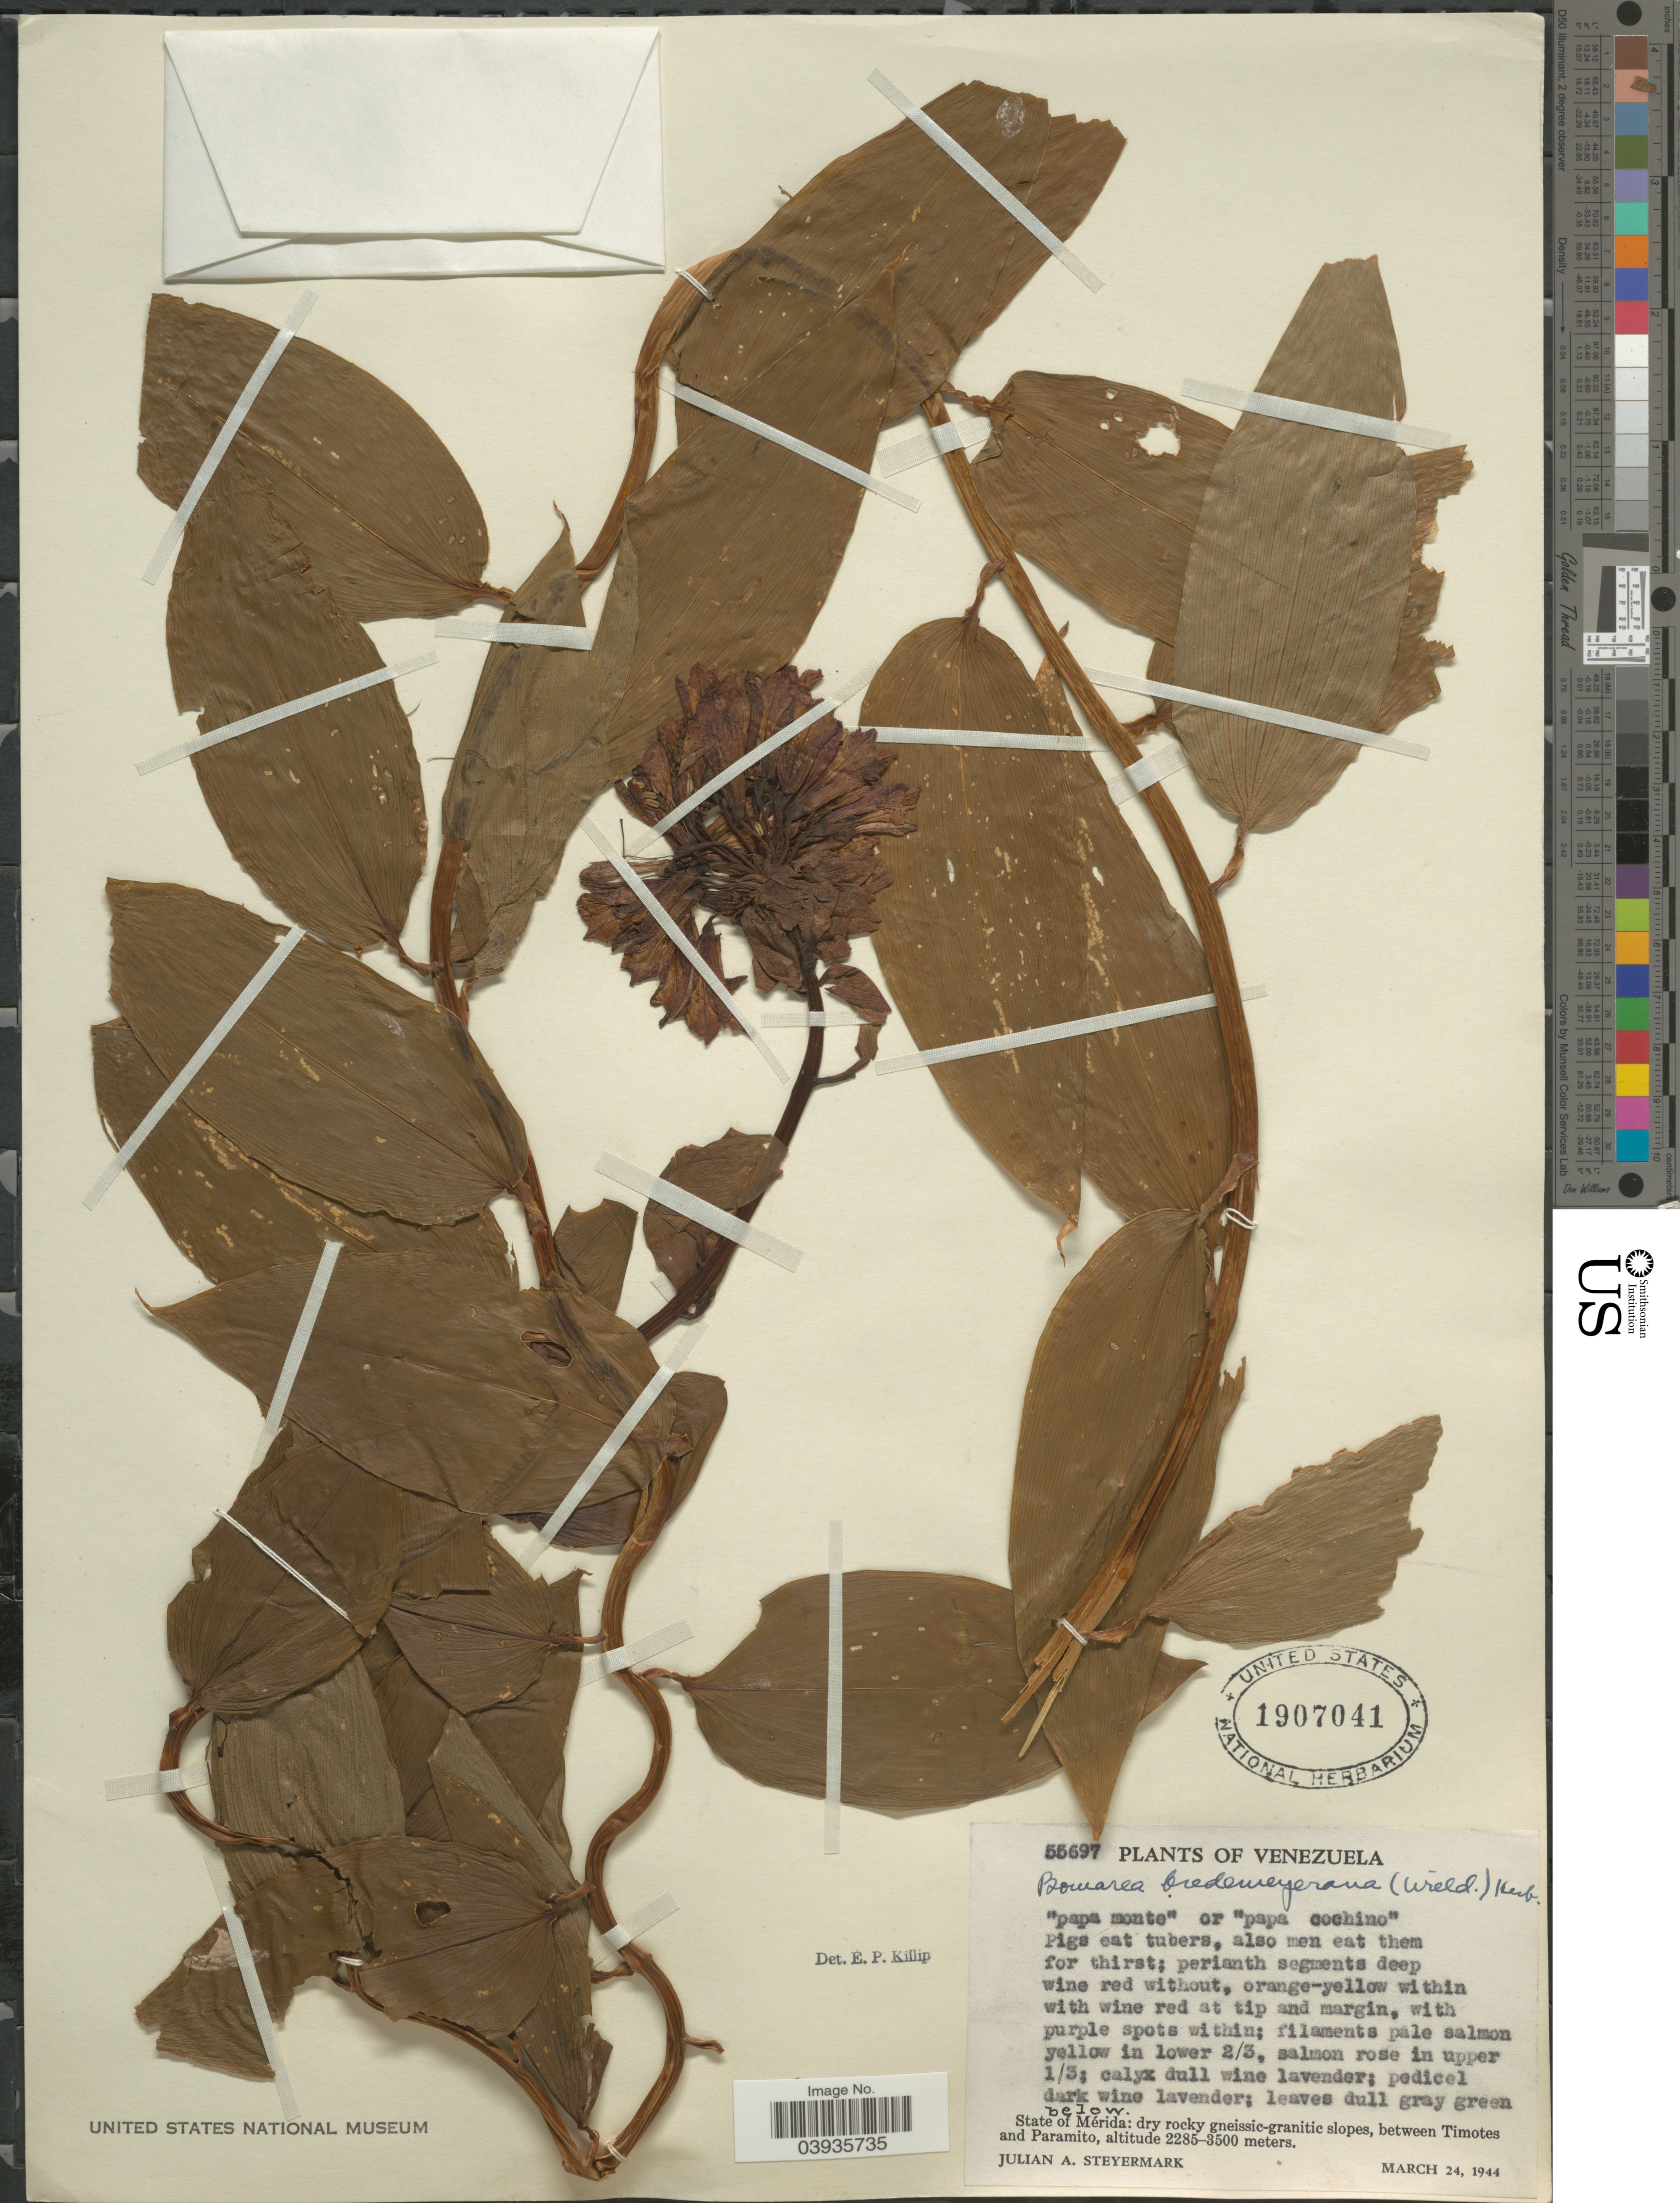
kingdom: Plantae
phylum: Tracheophyta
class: Liliopsida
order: Liliales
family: Alstroemeriaceae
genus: Bomarea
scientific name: Bomarea bredemeyeriana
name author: Herb.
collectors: J. Steyermark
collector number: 55697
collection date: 1944-03-24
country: Venezuela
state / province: Merida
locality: Between Timotes and Paramito.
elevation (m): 2285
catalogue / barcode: US 1907041